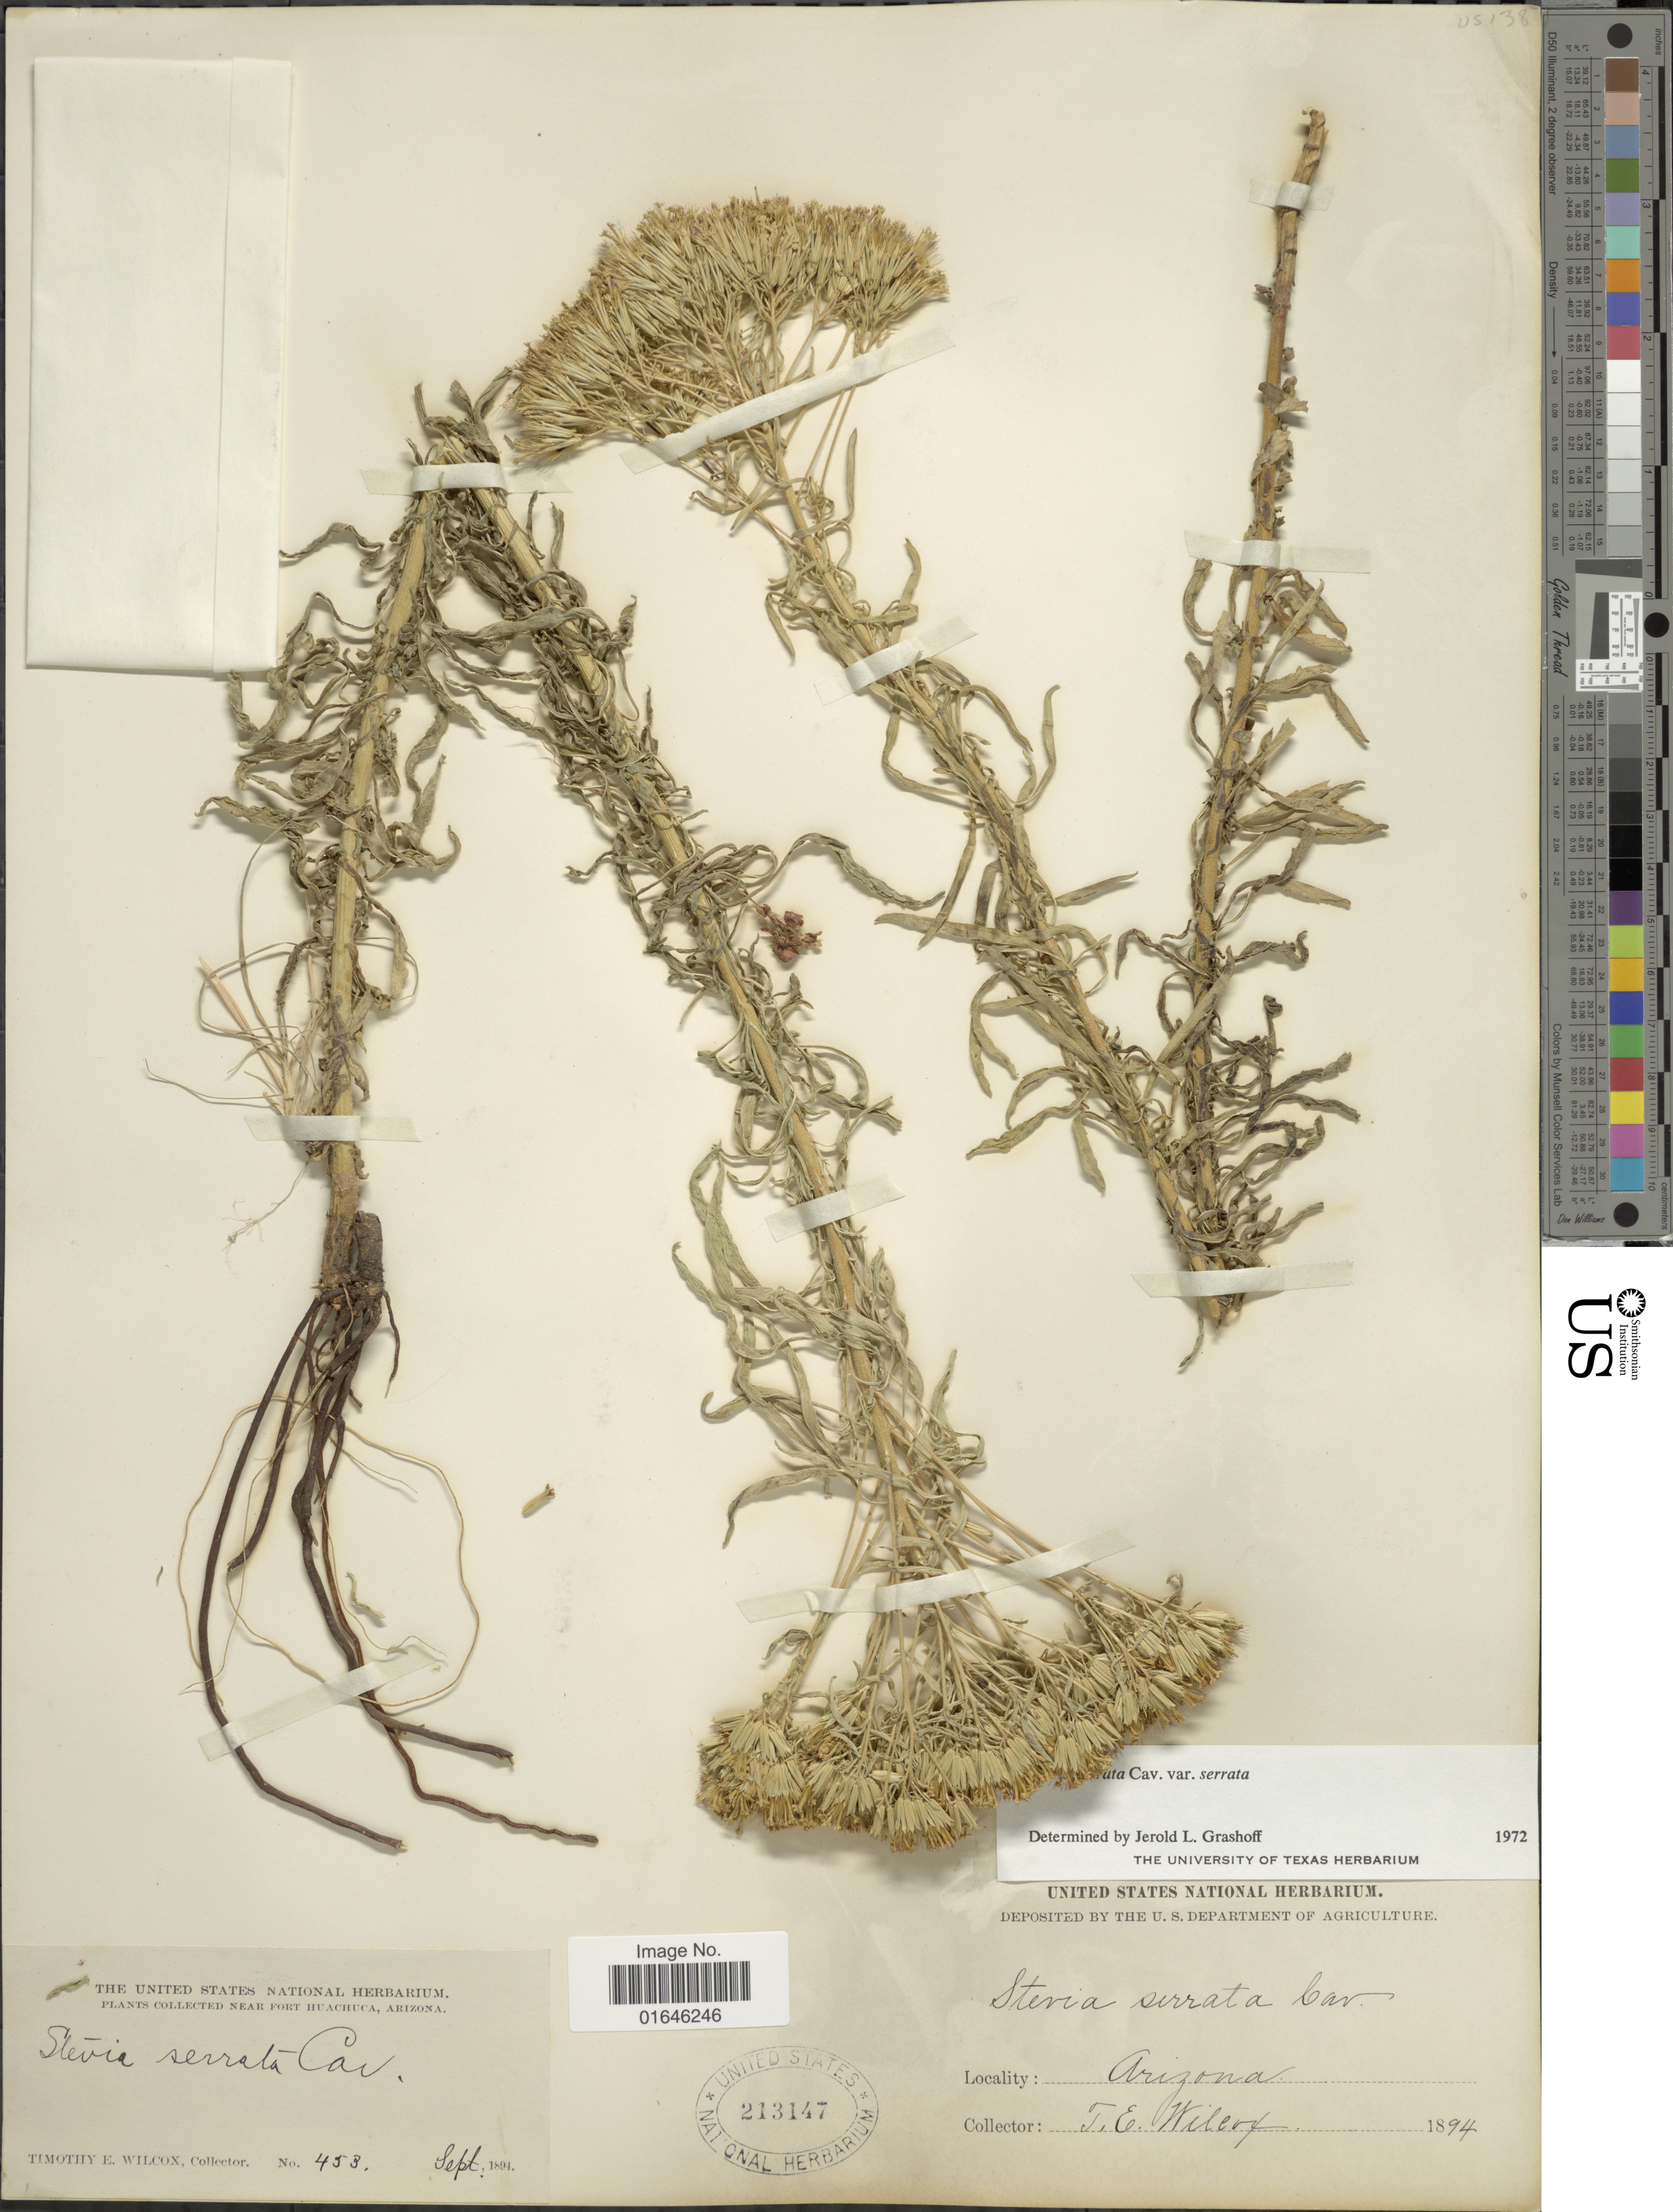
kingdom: Plantae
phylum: Tracheophyta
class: Magnoliopsida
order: Asterales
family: Asteraceae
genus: Stevia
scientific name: Stevia serrata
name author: Cav.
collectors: T. E. Wilcox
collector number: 453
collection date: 1894-08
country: United States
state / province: Arizona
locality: Near Fort Huachuca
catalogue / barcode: US 213147